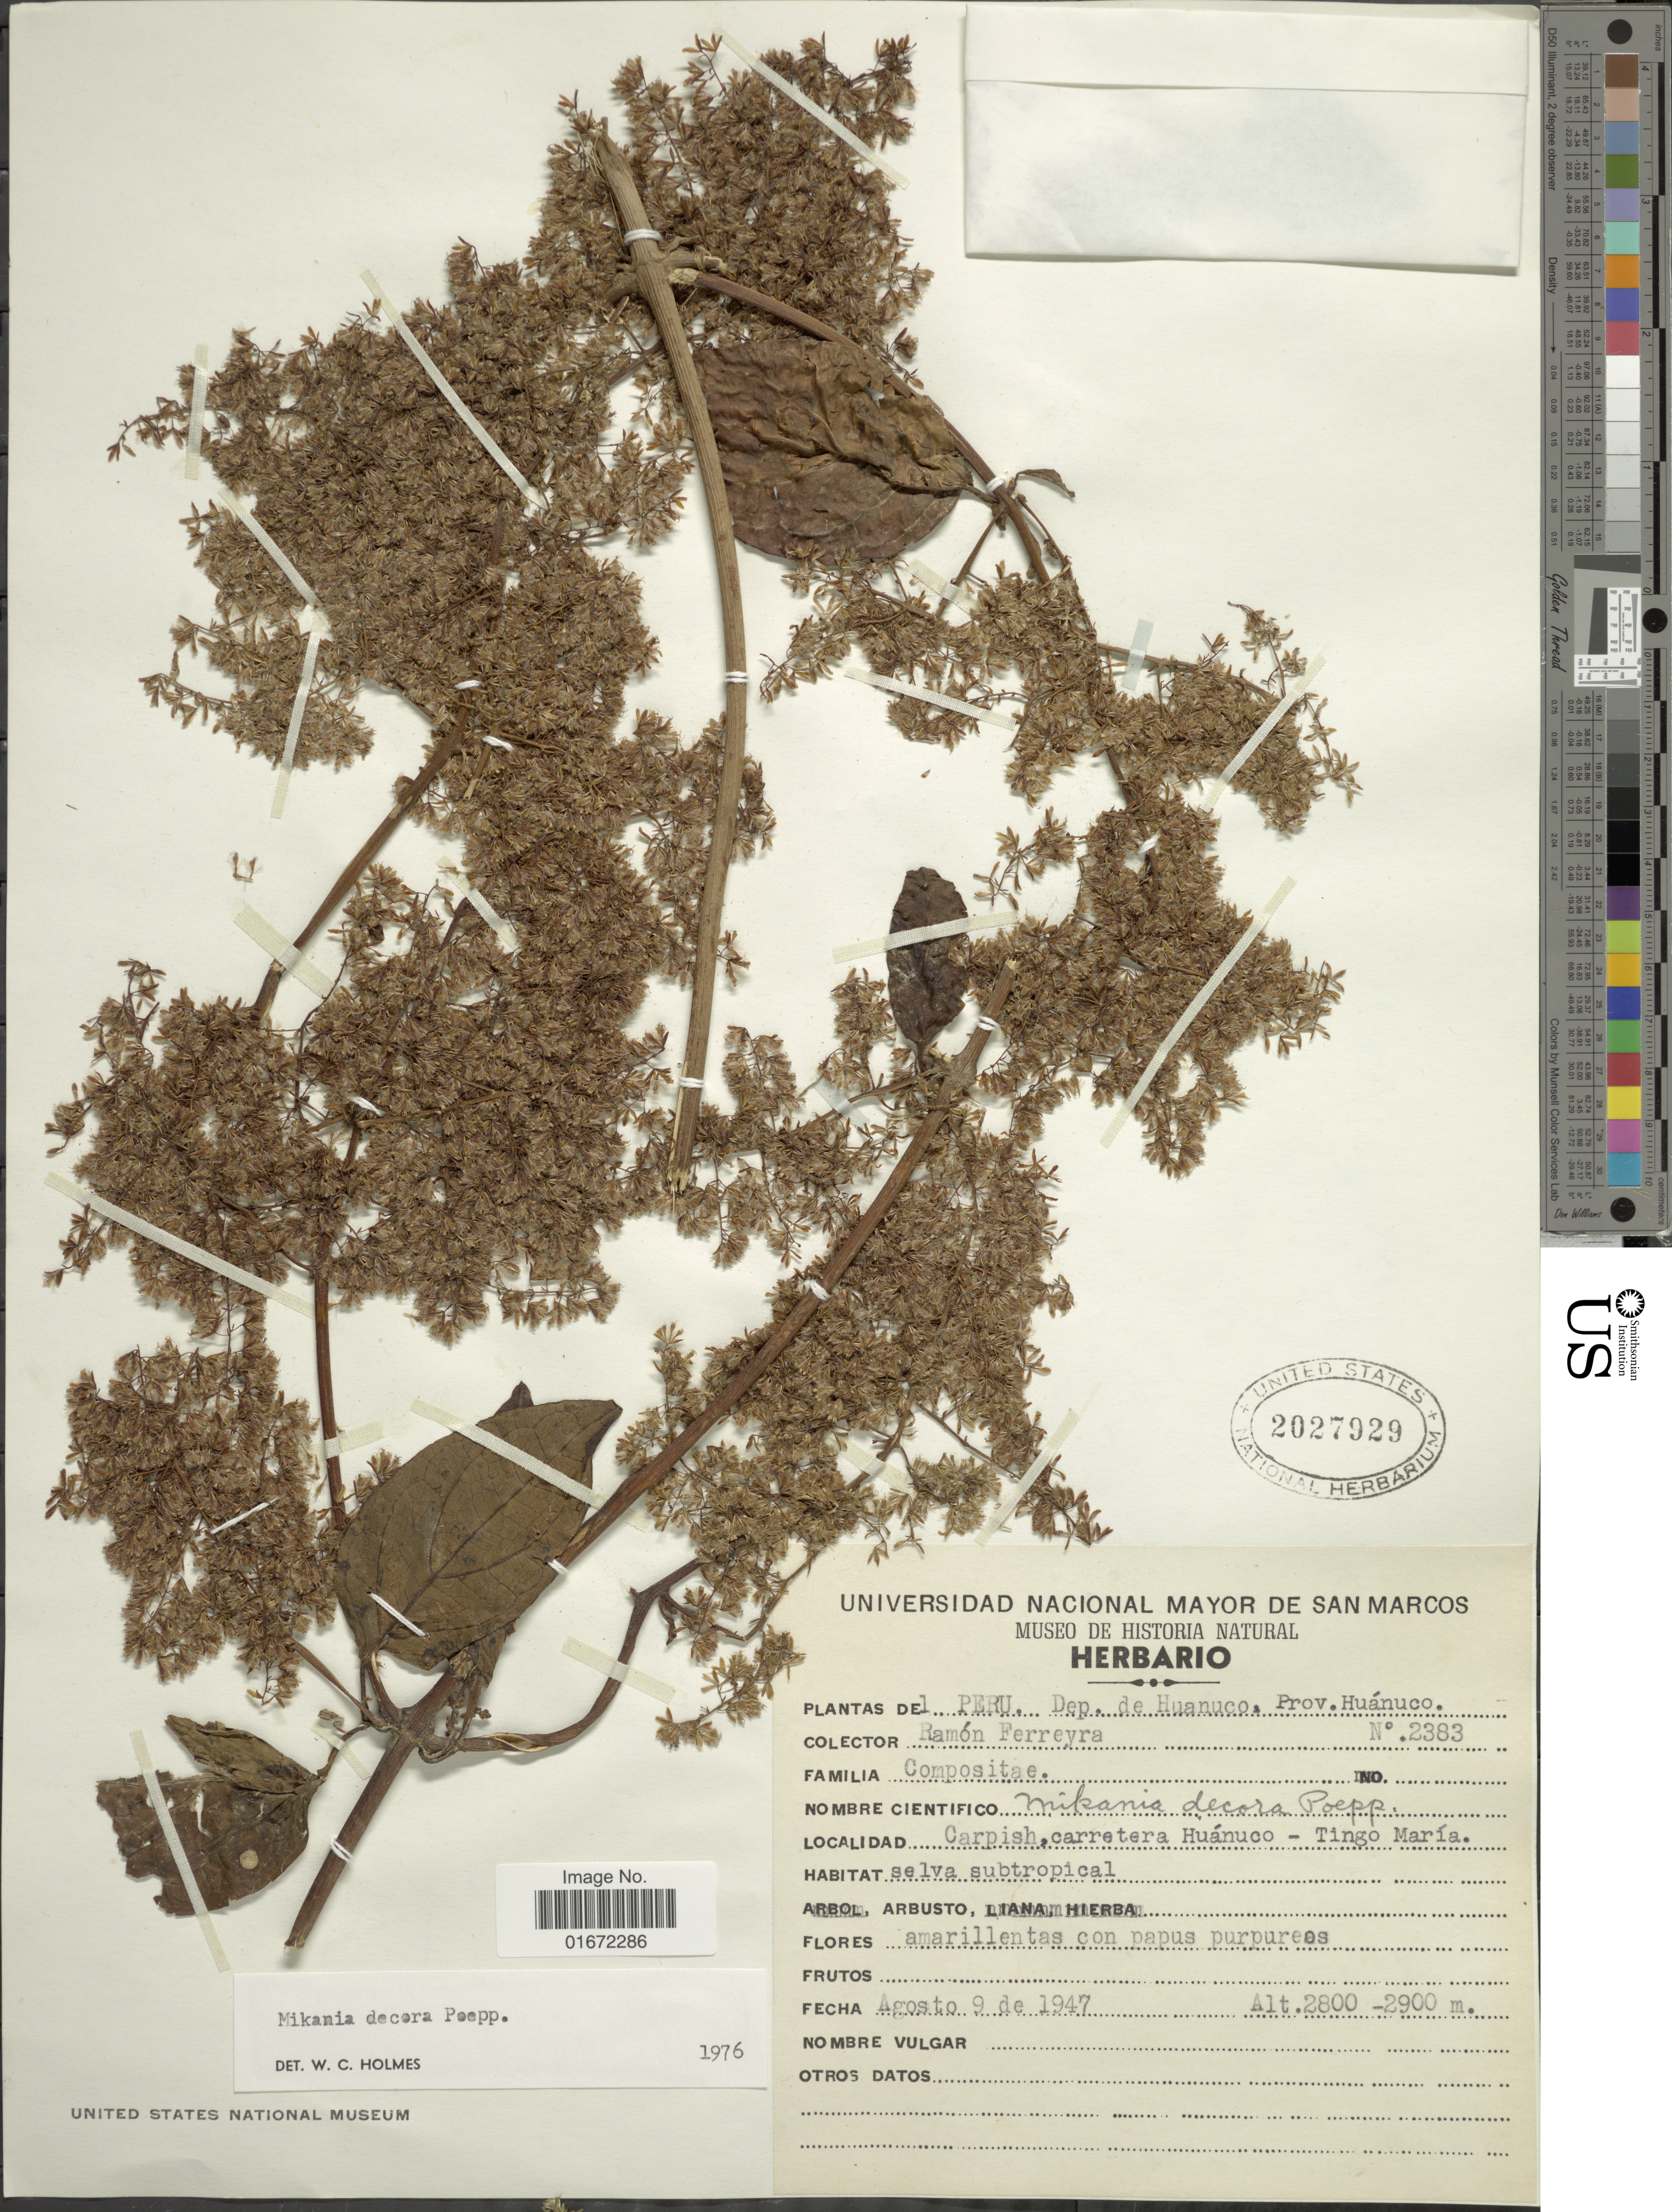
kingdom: Plantae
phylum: Tracheophyta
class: Magnoliopsida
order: Asterales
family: Asteraceae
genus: Mikania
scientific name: Mikania decora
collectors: R. A. Ferreyra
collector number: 2383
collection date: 1947-08-09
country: Peru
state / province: Huánuco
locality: Dep. de Huanuco, Prov. Huánuco. Carpish, carretera Huánuco - Tingo María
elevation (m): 2800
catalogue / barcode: US 2027929